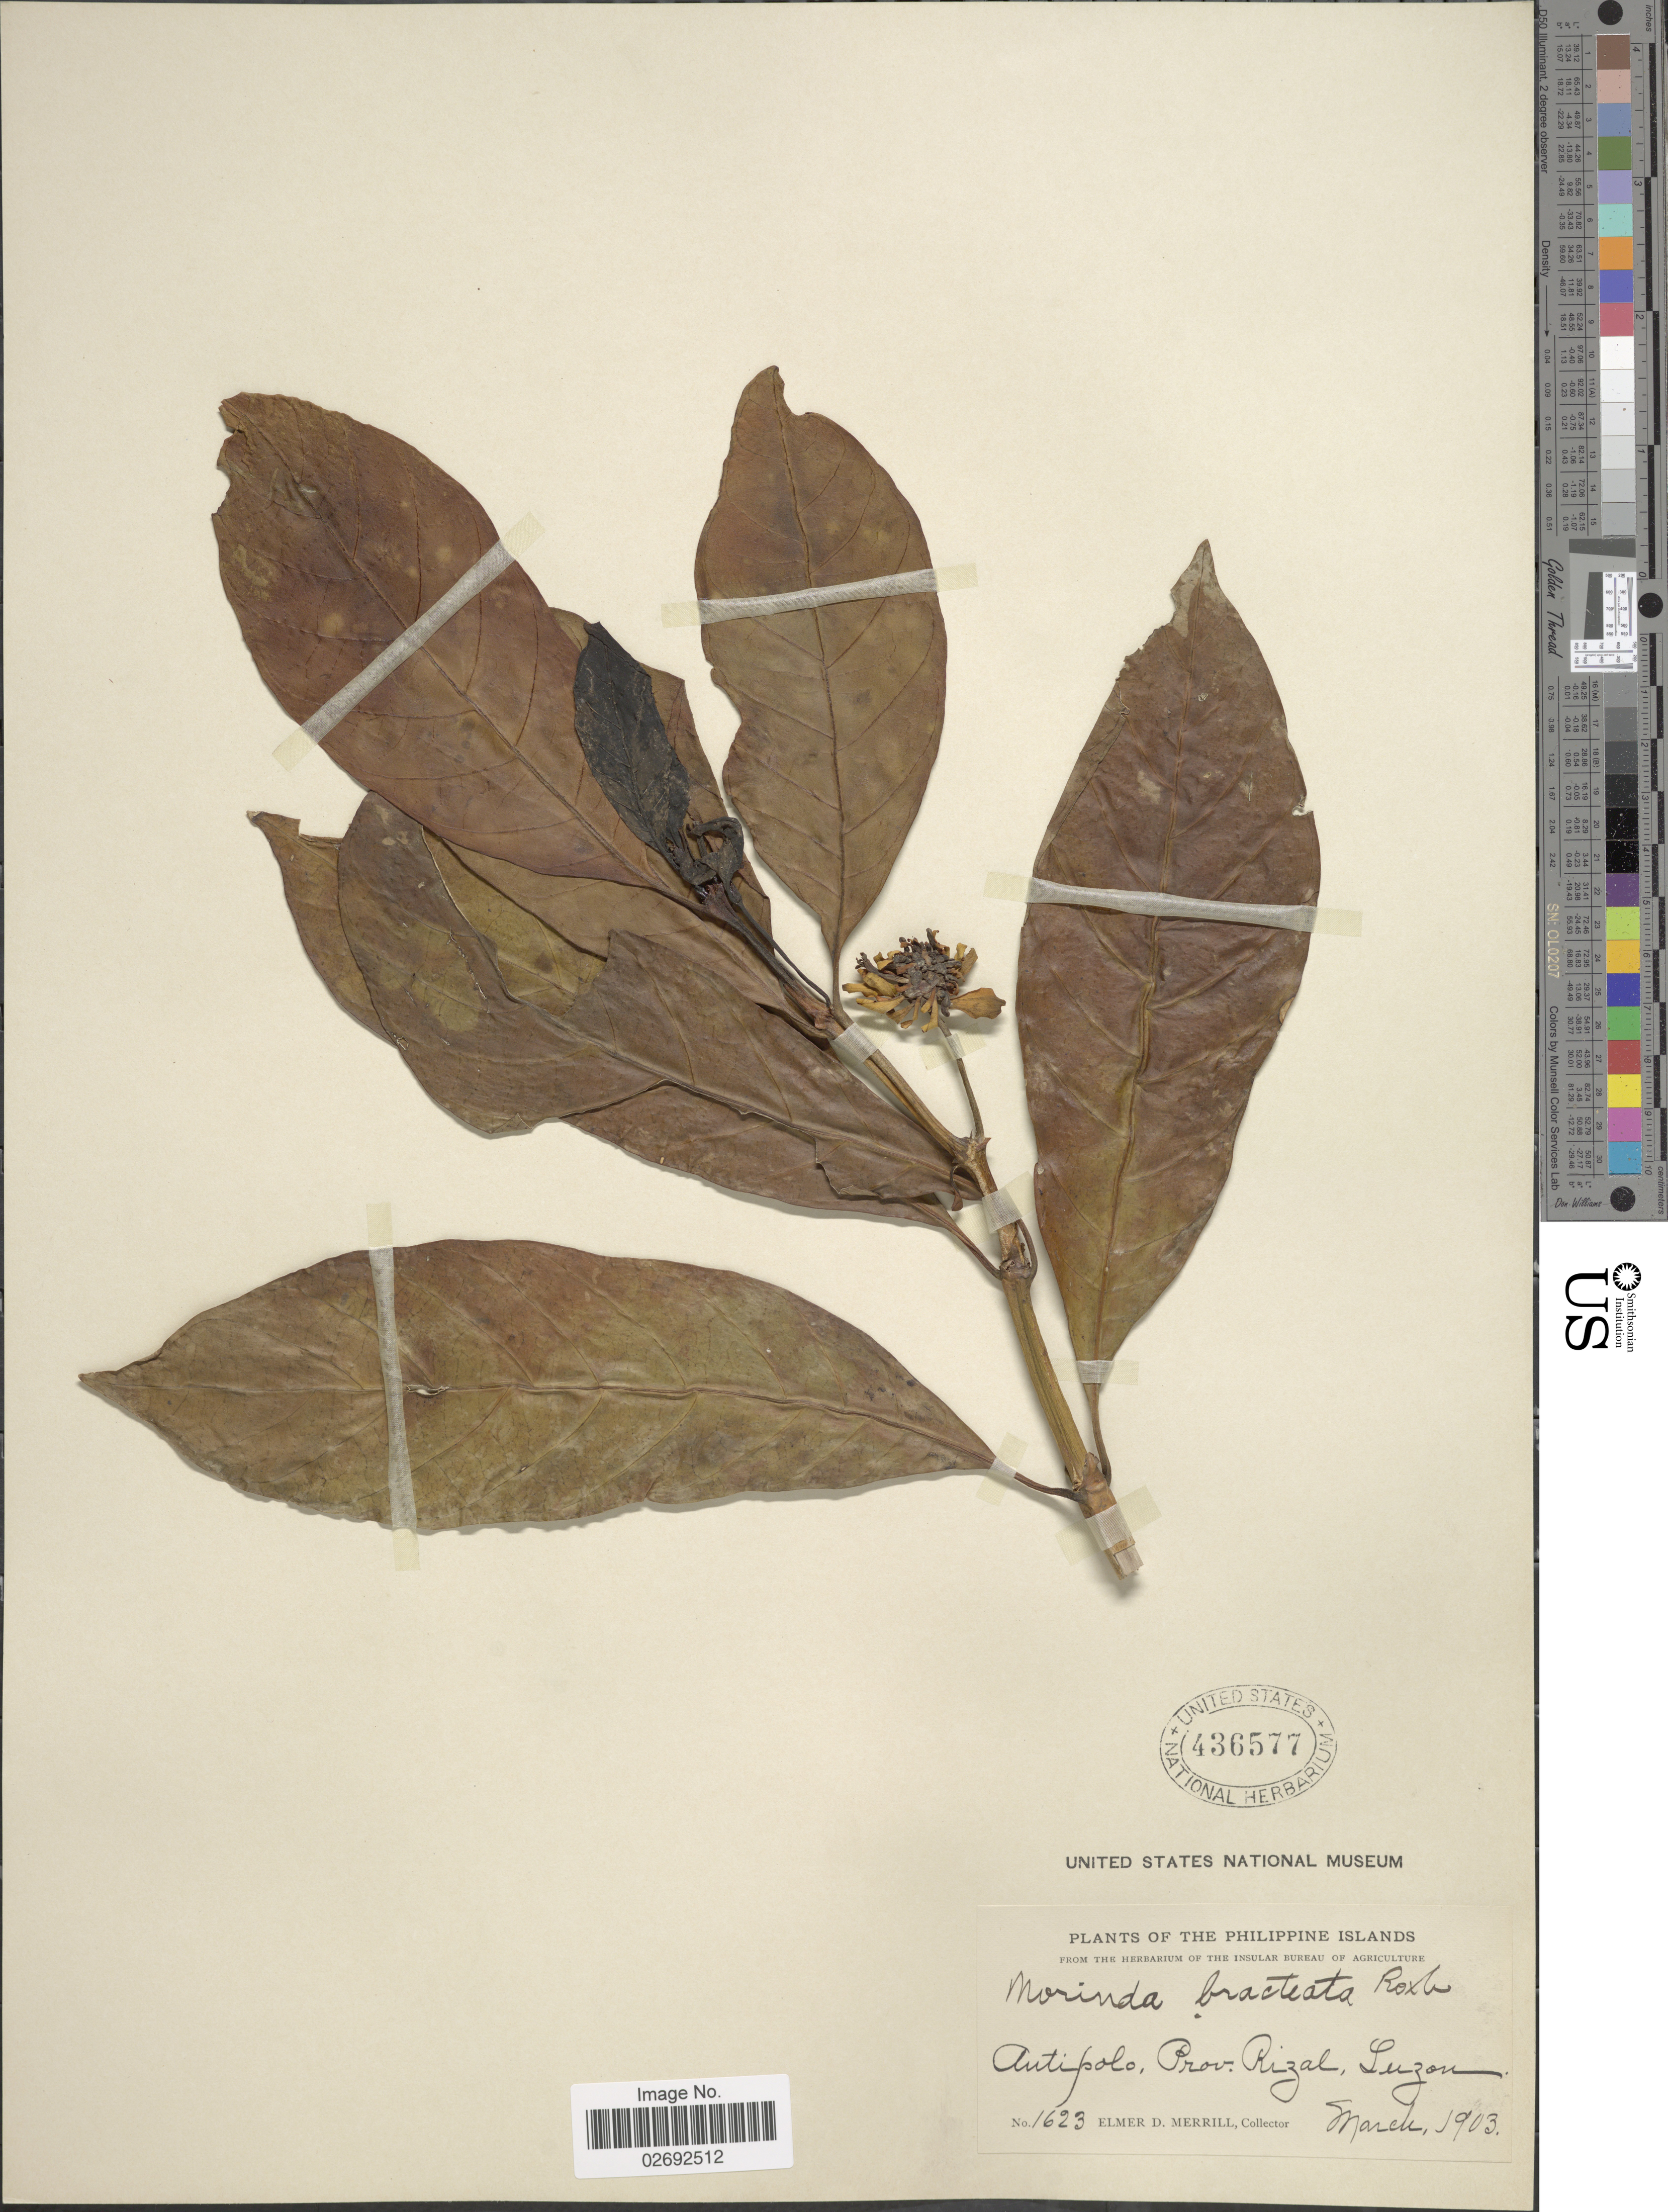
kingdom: Plantae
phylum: Tracheophyta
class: Magnoliopsida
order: Gentianales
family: Rubiaceae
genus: Morinda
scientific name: Morinda bracteata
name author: Roxb.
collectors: E. D. Merrill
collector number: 1623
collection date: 1903-03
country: Philippines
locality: Antipolo, Prov. Rizal, Luzon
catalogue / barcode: US 436577